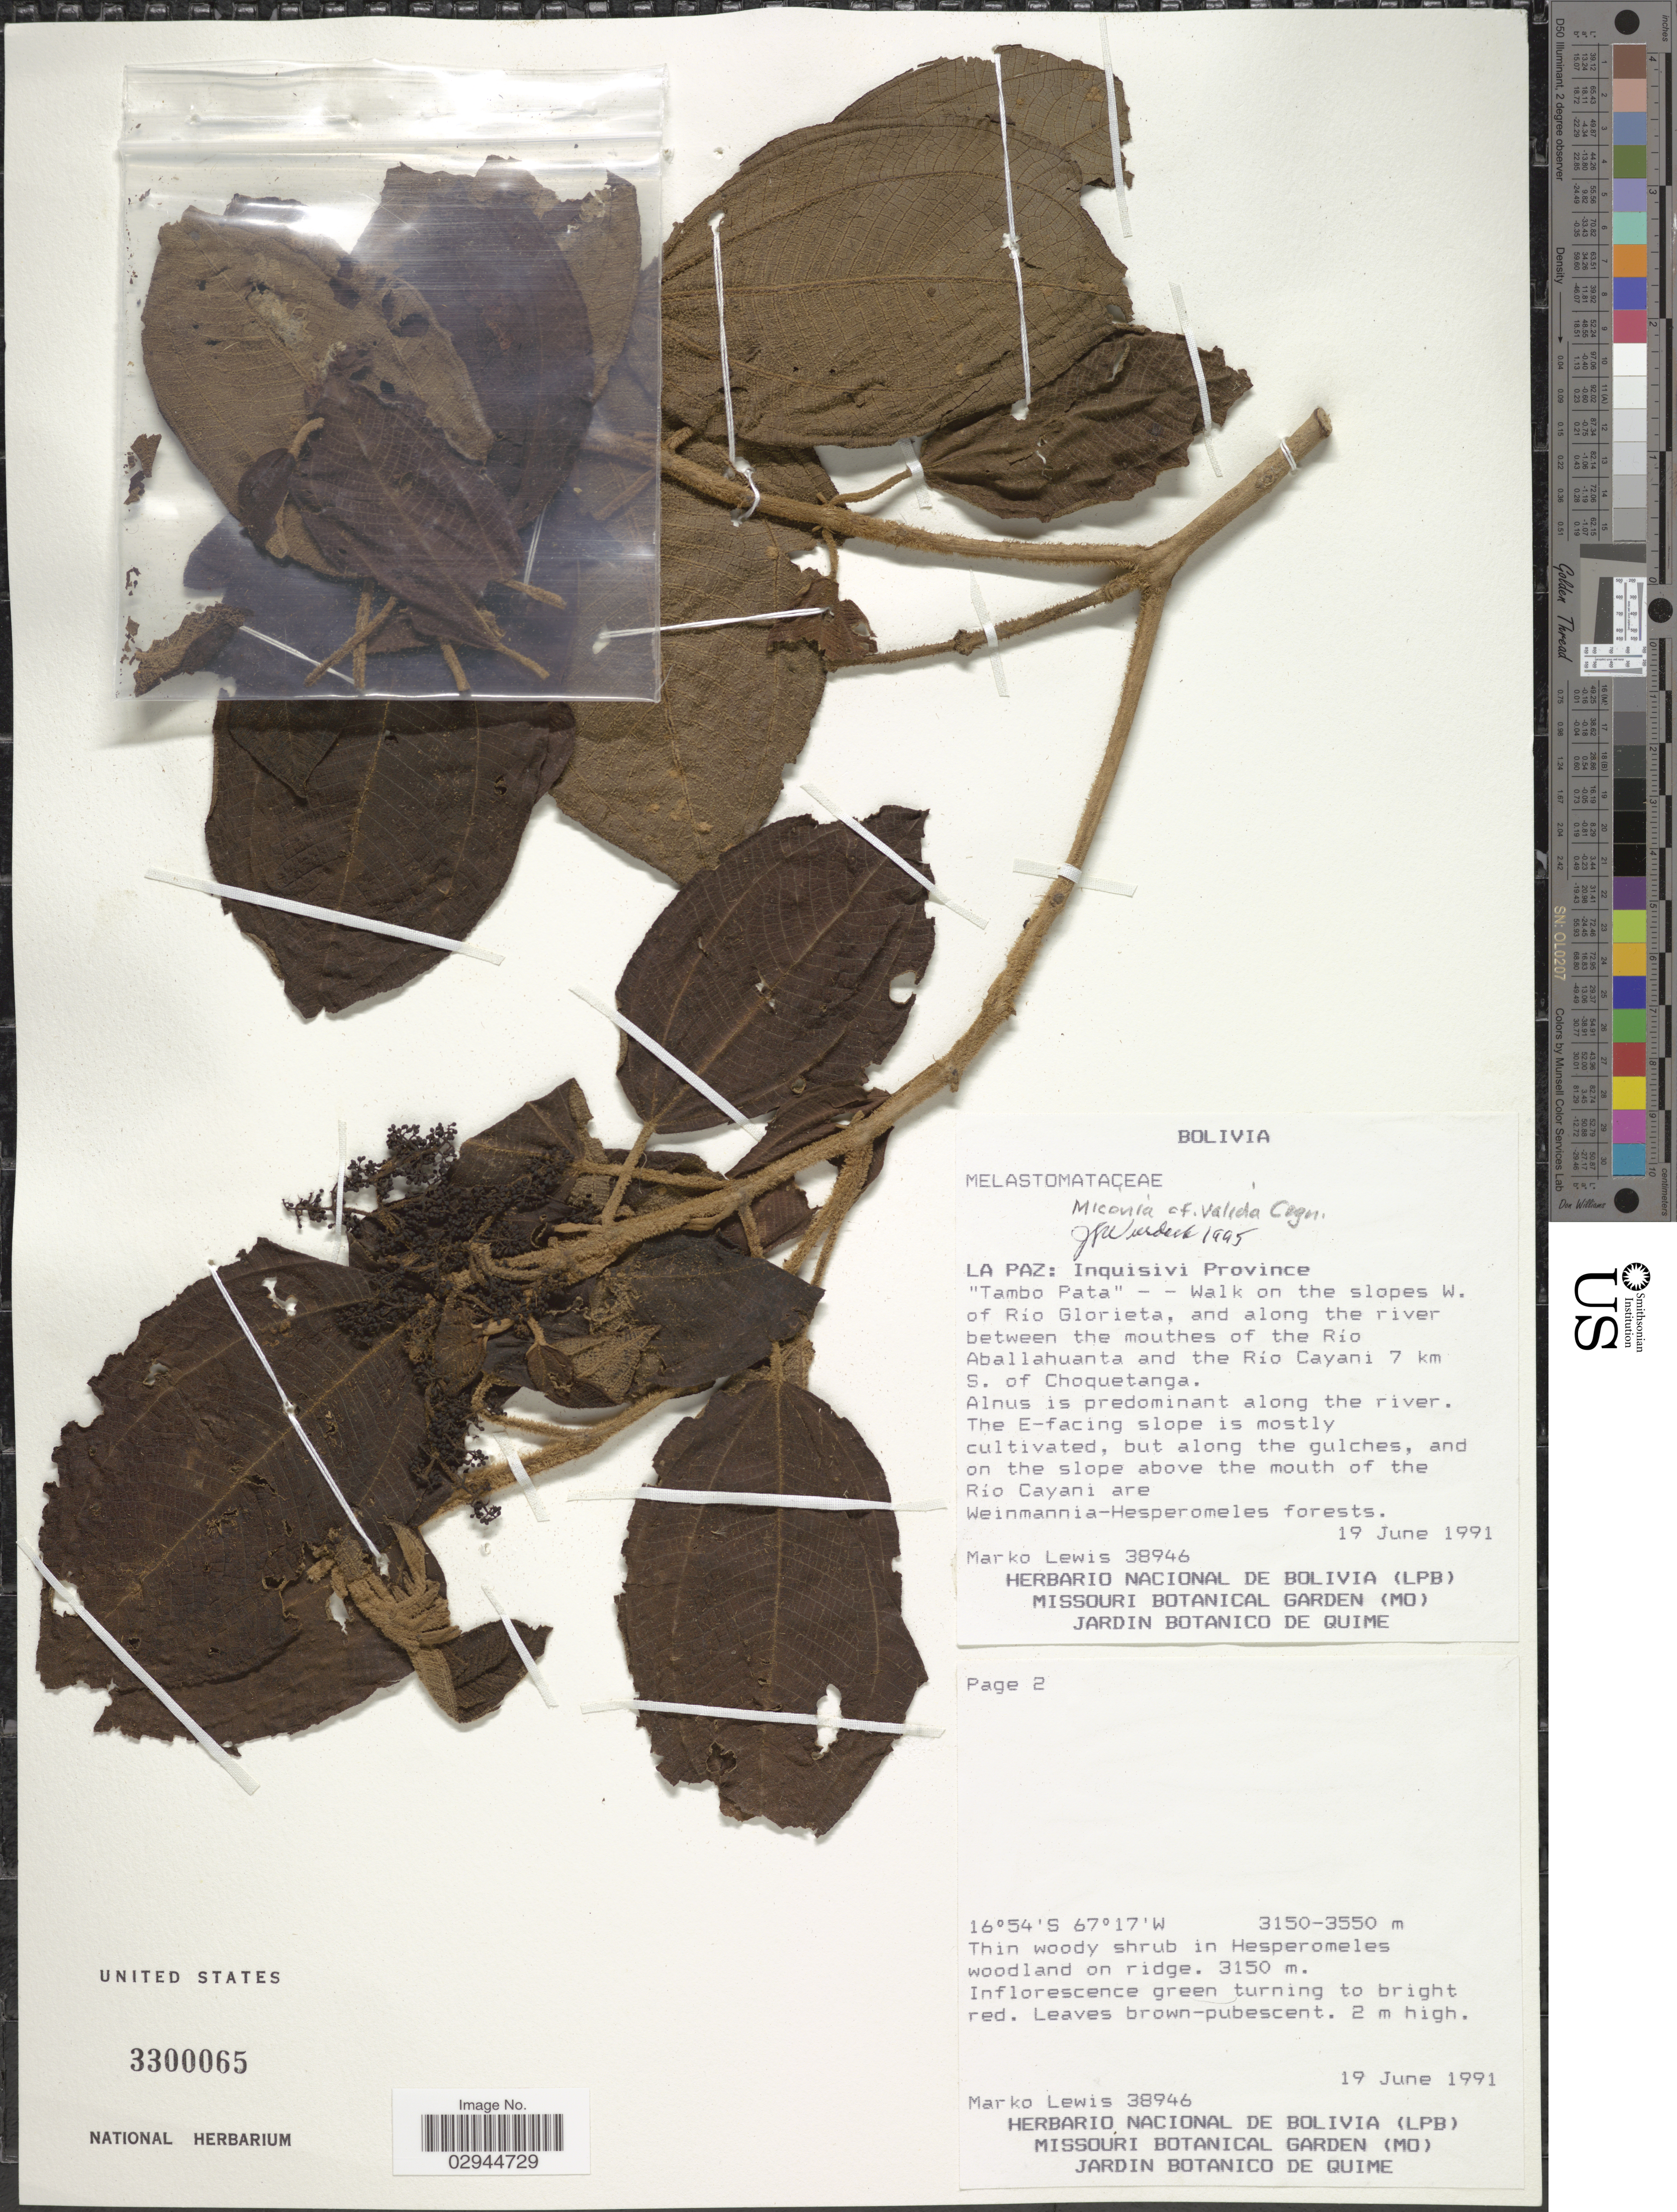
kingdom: Plantae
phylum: Tracheophyta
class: Magnoliopsida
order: Myrtales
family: Melastomataceae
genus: Miconia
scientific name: Miconia valida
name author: Cogn.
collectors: M. A. Lewis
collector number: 38946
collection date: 1991-06-19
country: Bolivia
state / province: La Paz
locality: Inquisivi Province. "Tambo Pata"- - Walk on the slopes W. of Río Glorieta, and along the river between the mouthes of the Río Aballahuanta and the Río Cayani 7 km S. of Choquetanga. And on the slope above the mouth of the Río Cayani.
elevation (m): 3150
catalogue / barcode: US 3300065